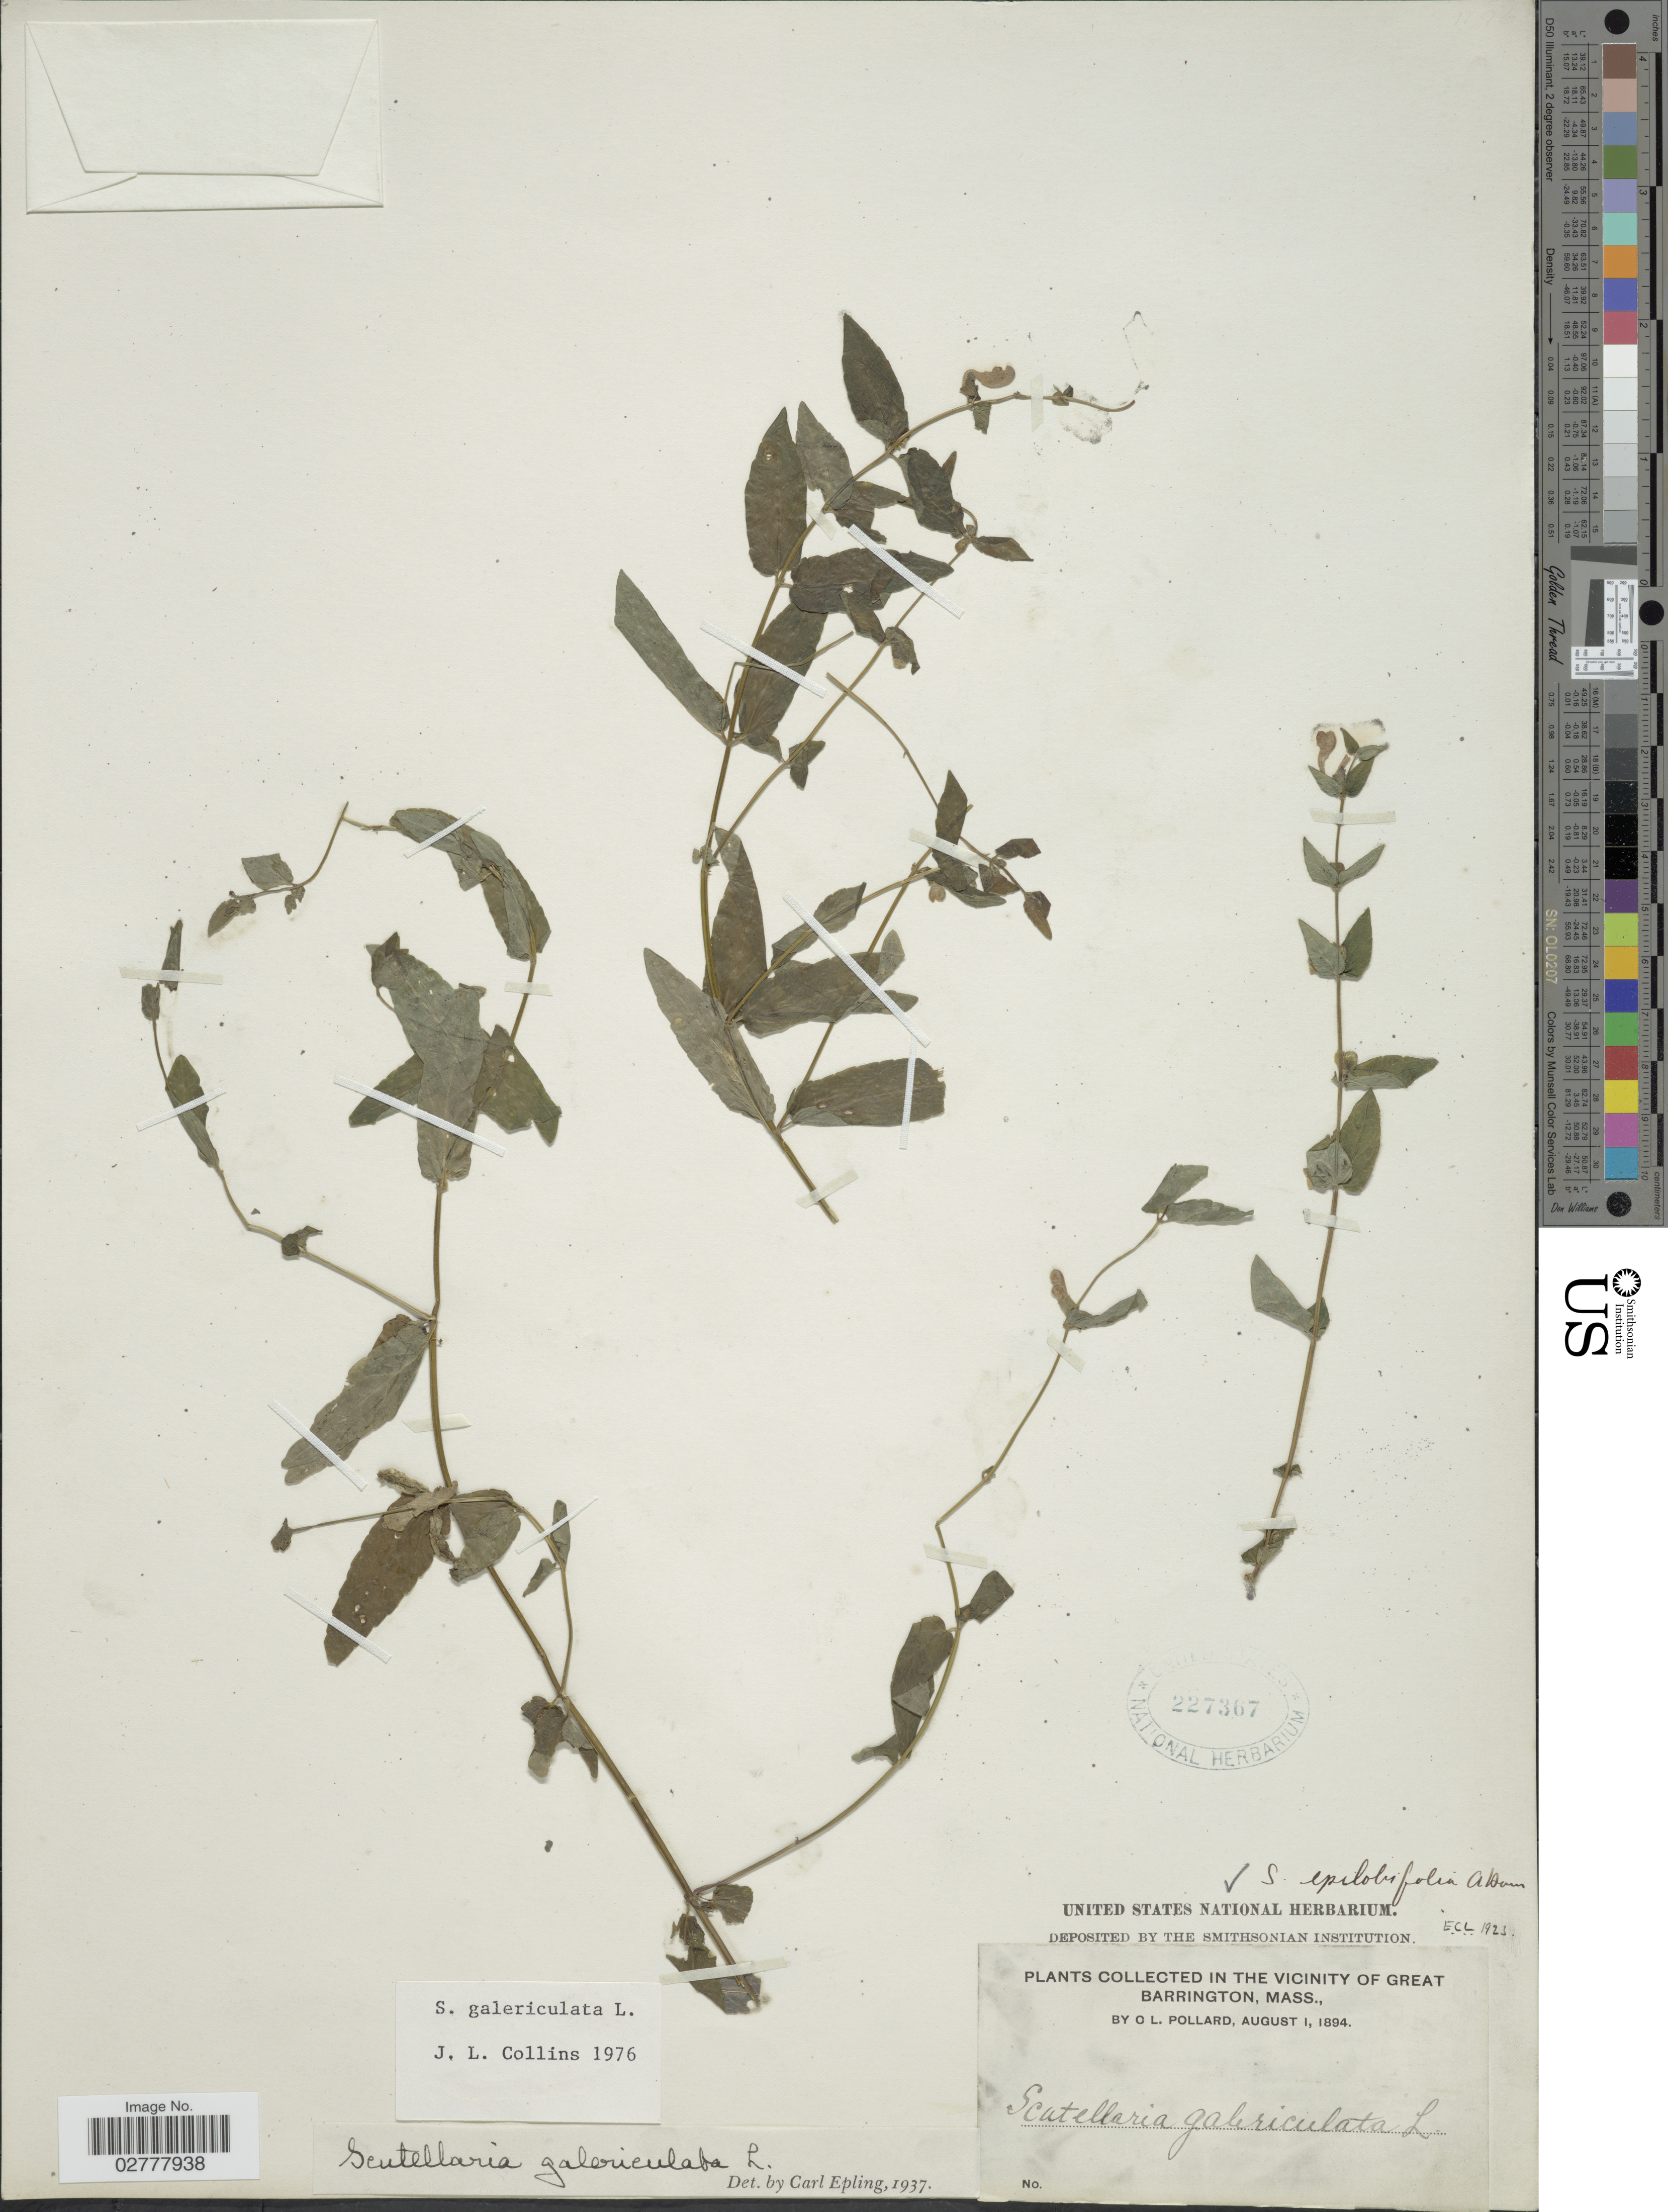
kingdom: Plantae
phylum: Tracheophyta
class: Magnoliopsida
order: Lamiales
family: Lamiaceae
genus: Scutellaria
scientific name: Scutellaria galericulata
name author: L.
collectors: C. L. Pollard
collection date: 1894-08-01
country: United States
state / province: Massachusetts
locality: In the Vicinity of Great Barrington.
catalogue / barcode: US 227367